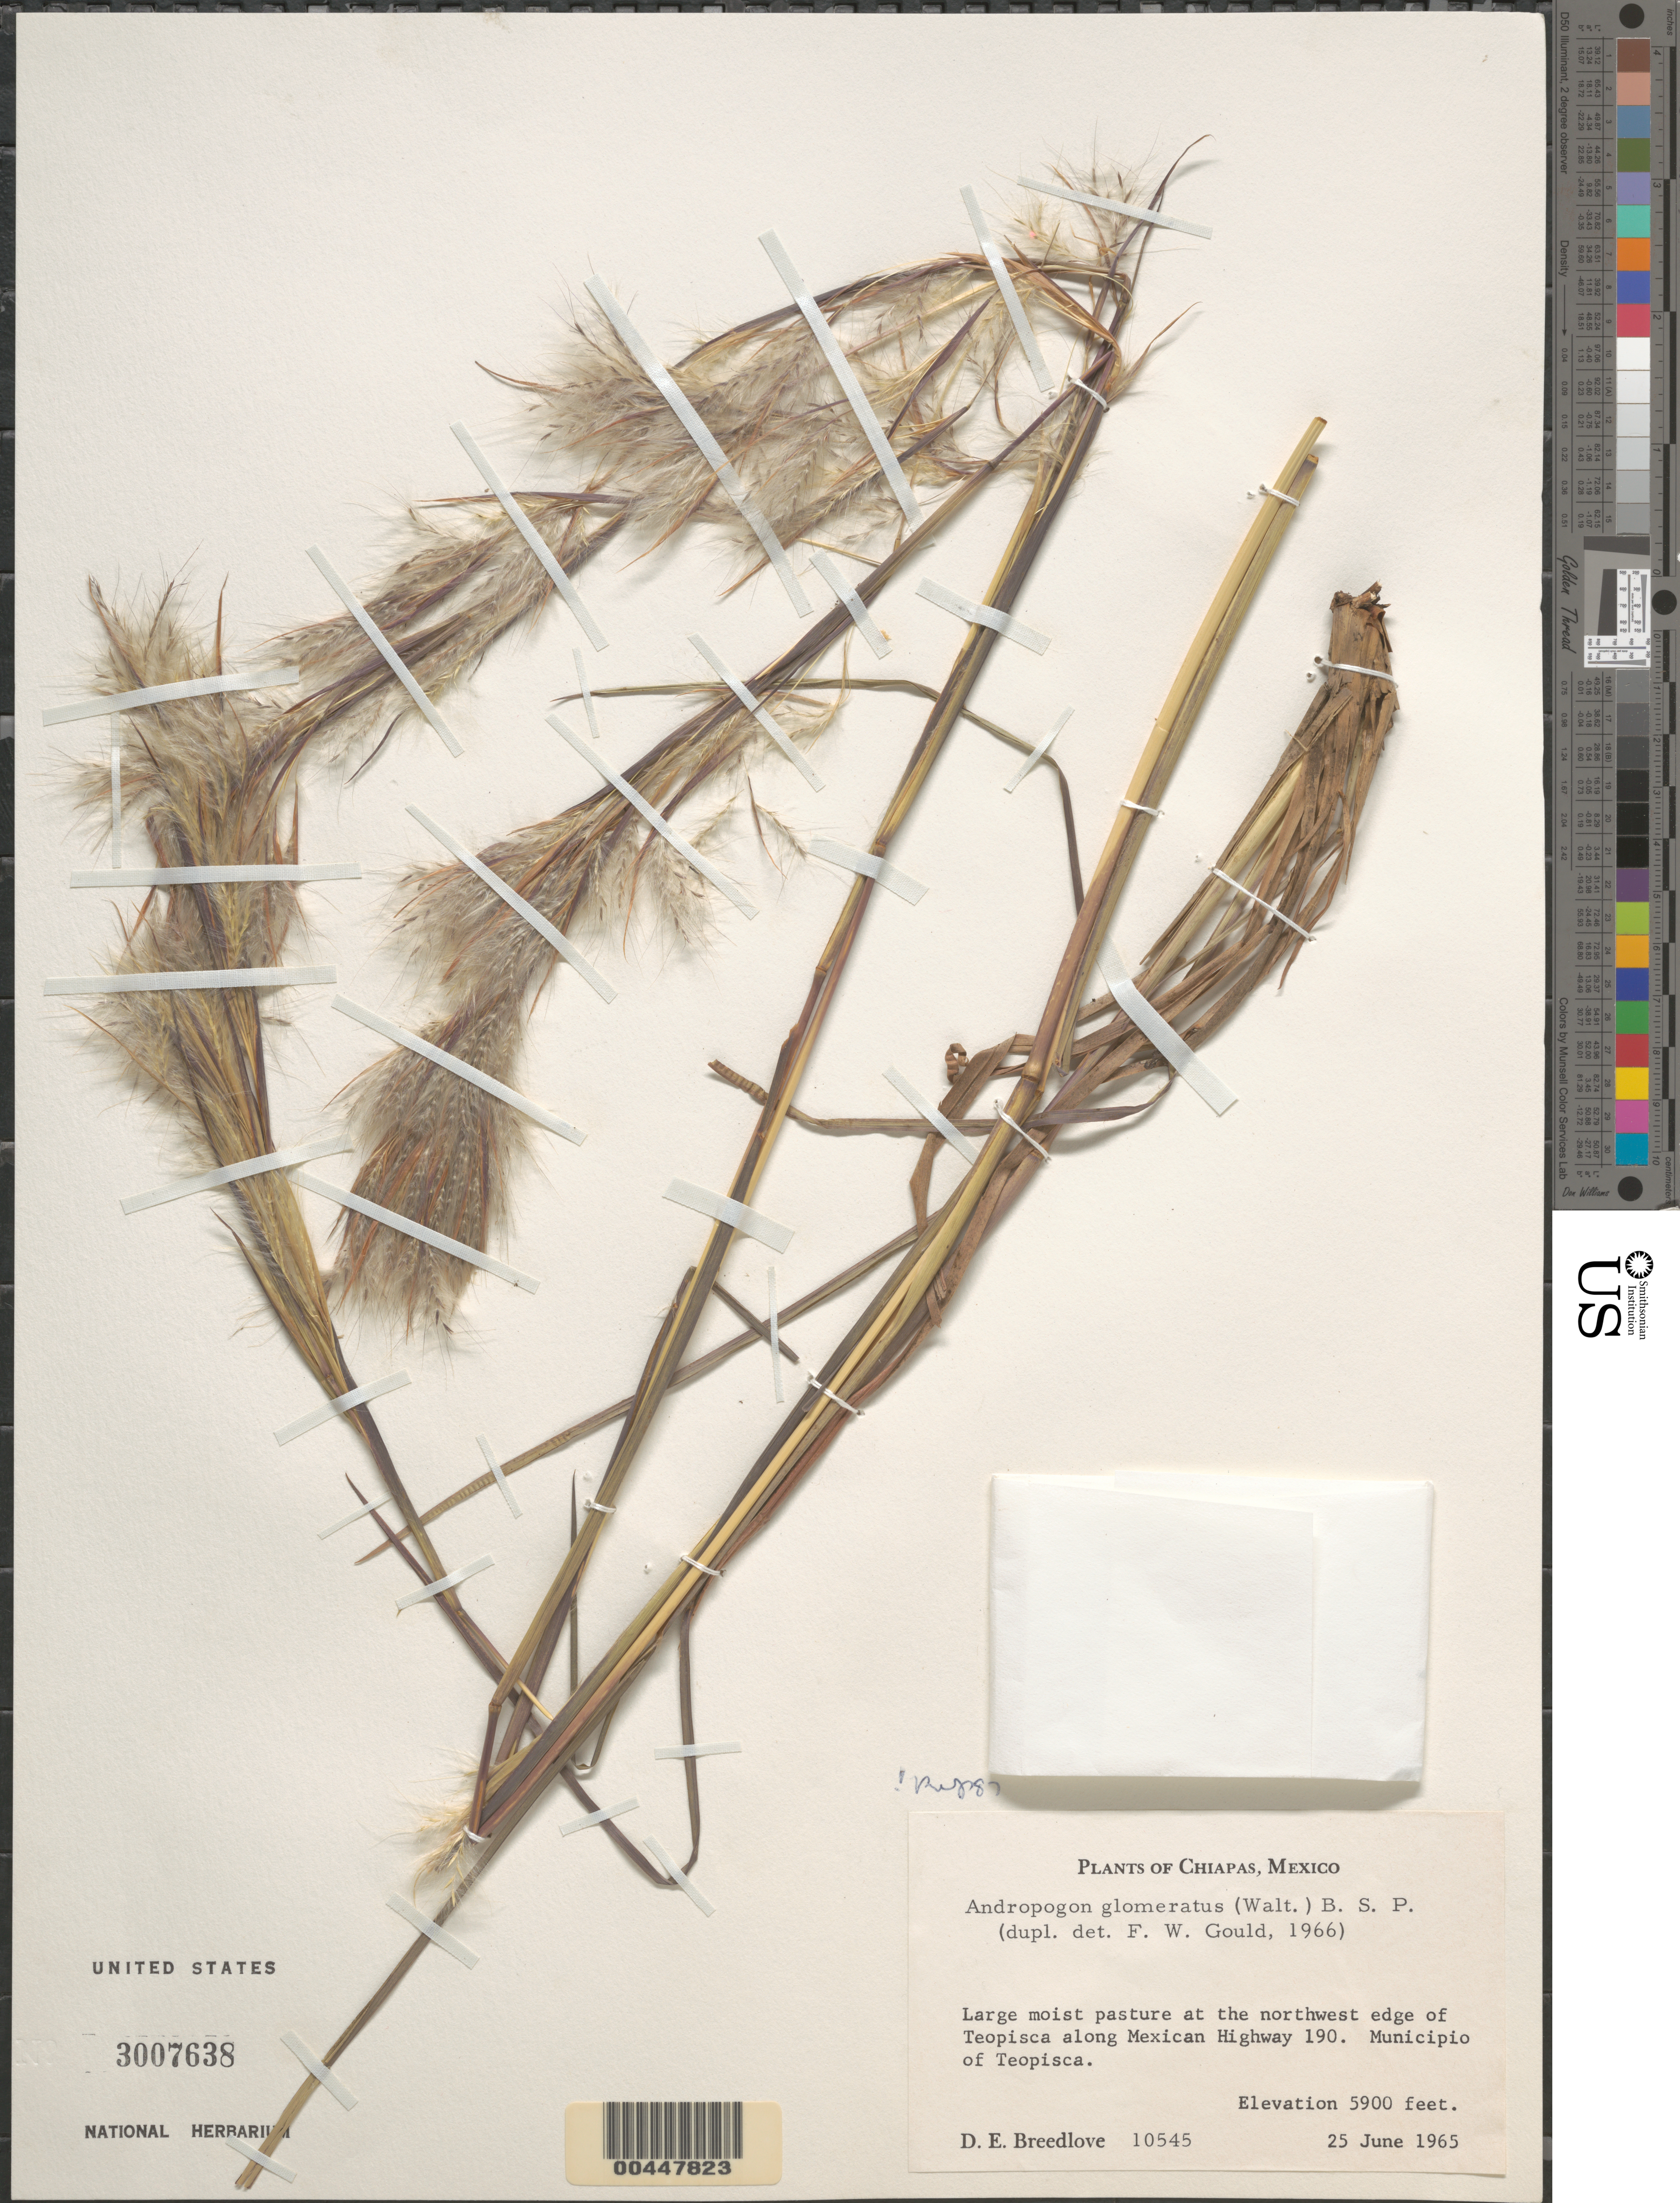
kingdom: Plantae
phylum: Tracheophyta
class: Liliopsida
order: Poales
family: Poaceae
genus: Andropogon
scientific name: Andropogon glomeratus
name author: (Walter) Britton, Stearns & Poggenb.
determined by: Gould, F. W.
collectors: D. E. Breedlove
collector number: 10545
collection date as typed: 25 Jun 1965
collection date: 1965-06-25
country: Mexico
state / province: Chiapas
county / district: Teopisca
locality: NW edge of Teopisca along Mexican Hwy 190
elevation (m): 1798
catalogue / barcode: US 3007638